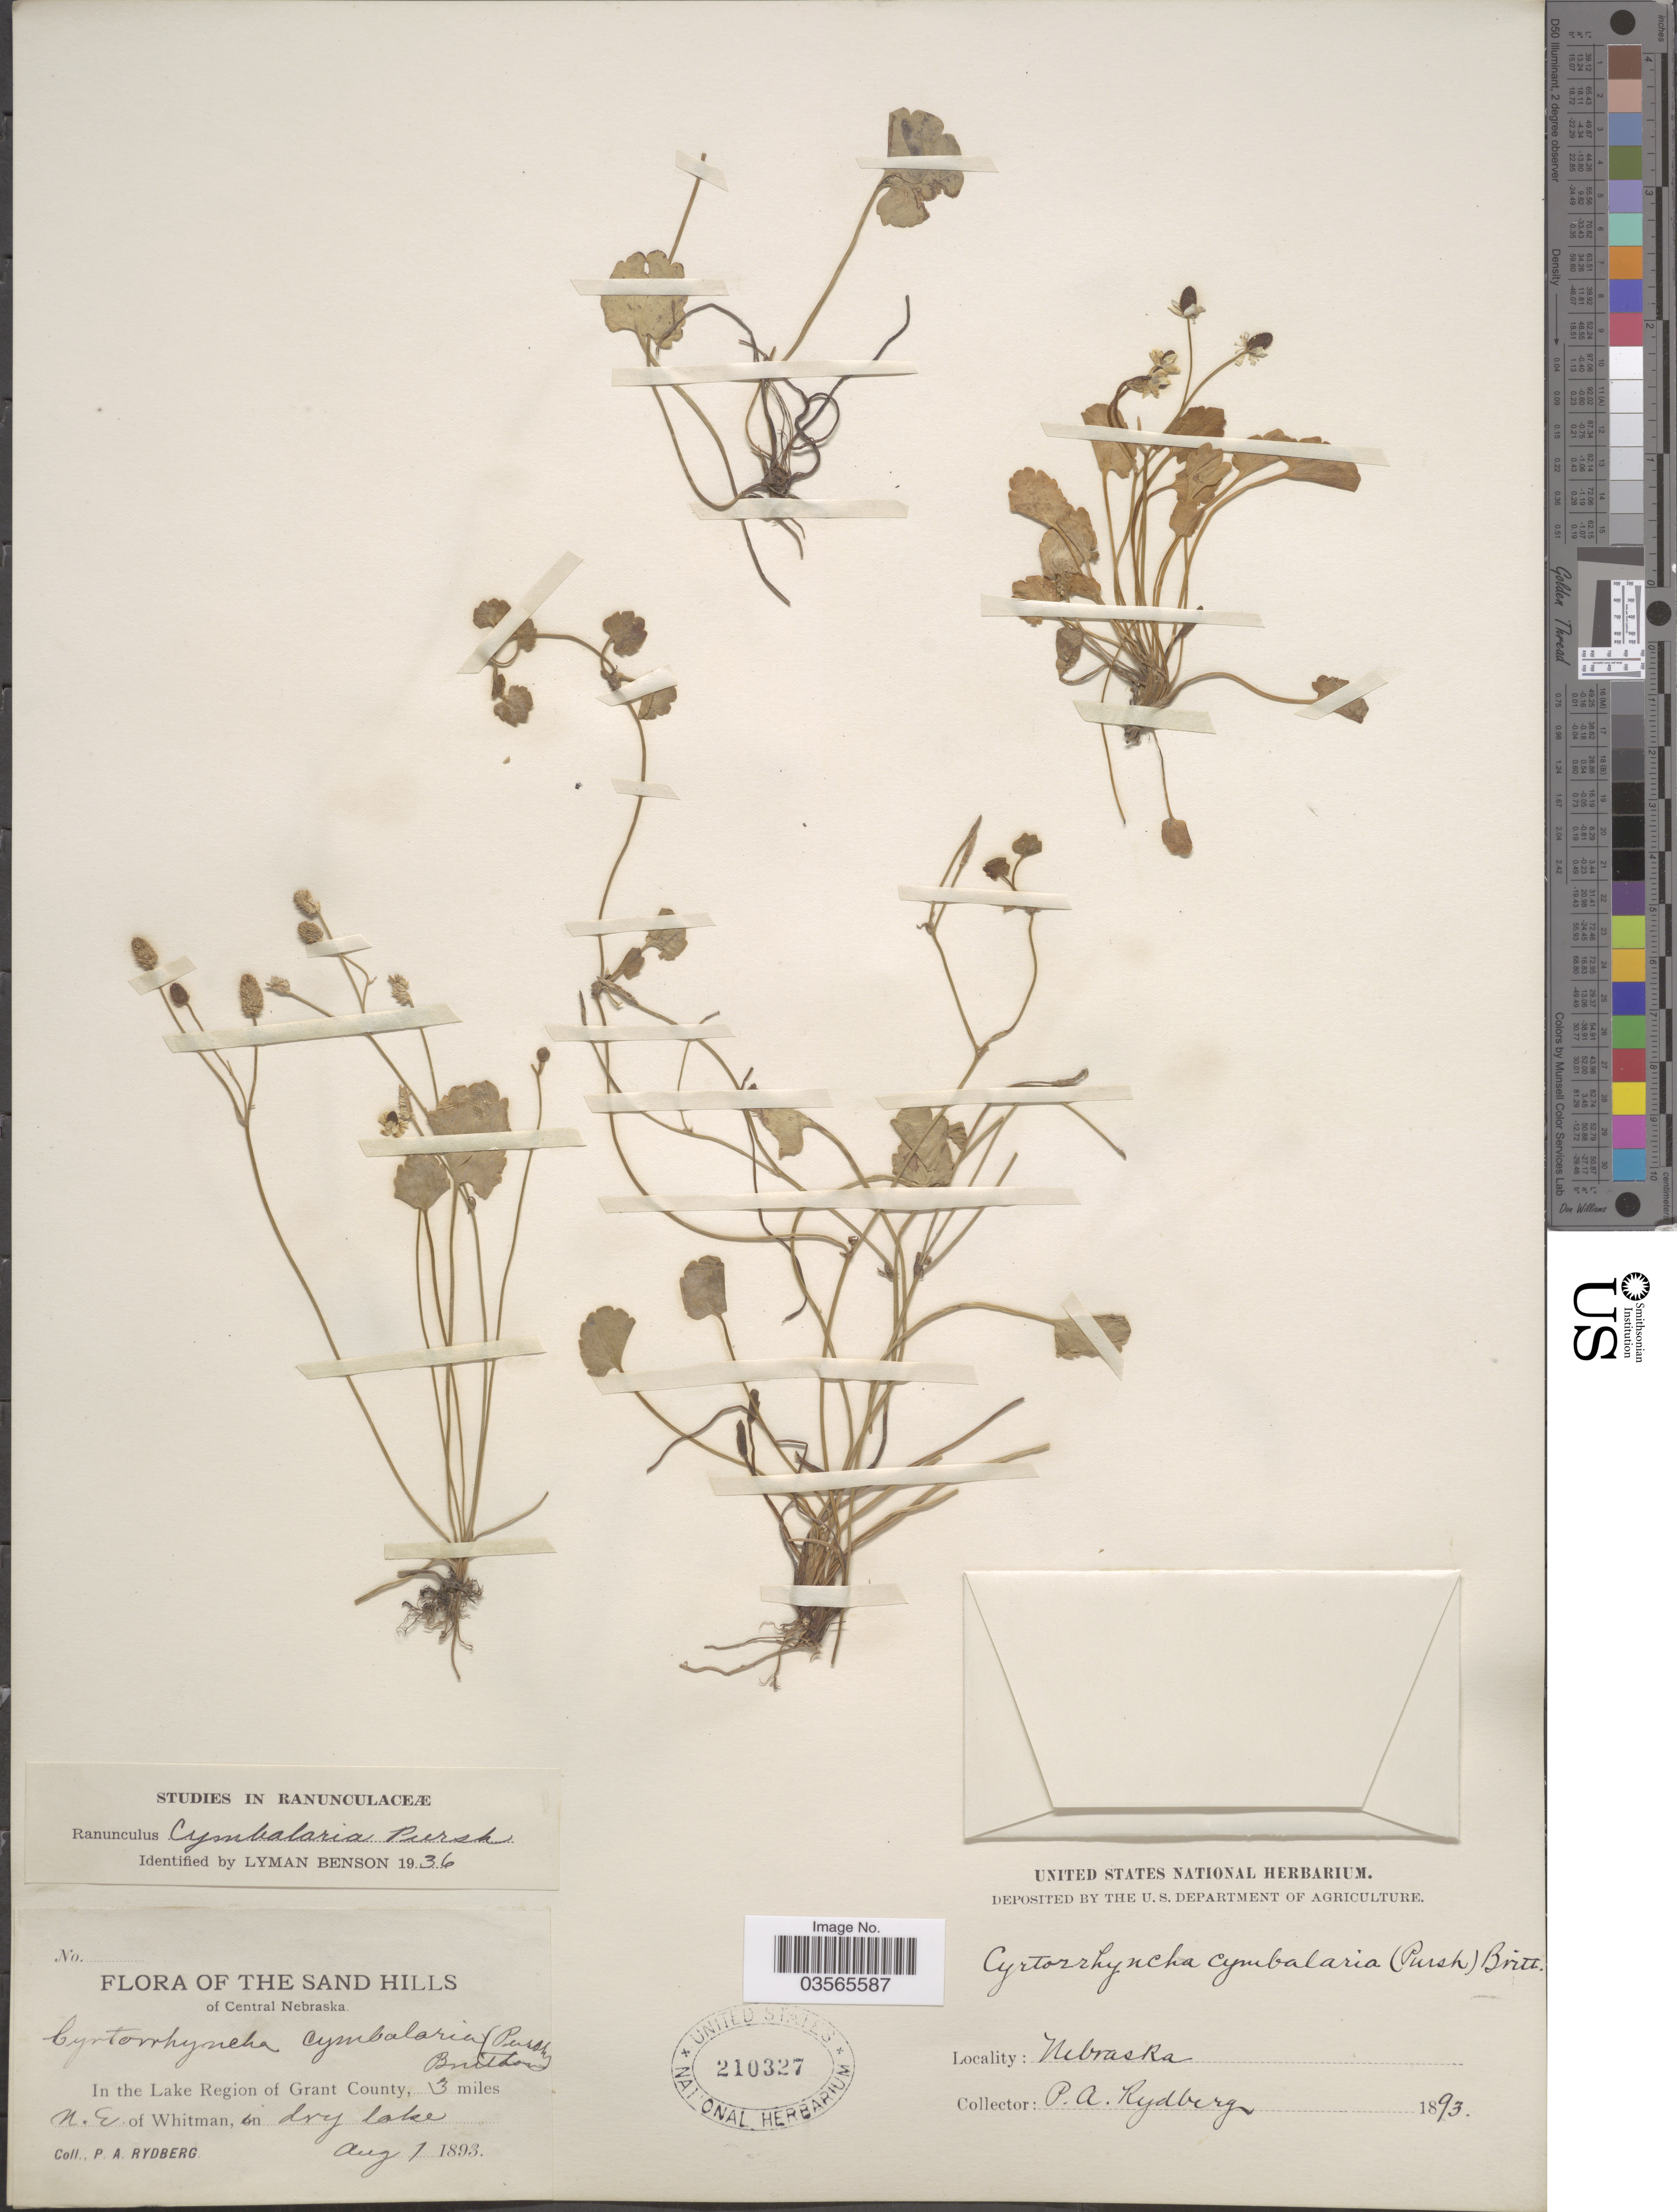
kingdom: Plantae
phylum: Tracheophyta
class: Magnoliopsida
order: Ranunculales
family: Ranunculaceae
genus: Halerpestes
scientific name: Halerpestes cymbalaria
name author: (Pursh) Greene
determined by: Strong, M. T., (US), Smithsonian Institution - National Museum of Natural History (UNITED STATES)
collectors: P. A. Rydberg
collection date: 1893-08-01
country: United States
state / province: Nebraska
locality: The Sand Hills of Central Nebraska. In the Lake Region of Grant County, 3 miles N.E. of Whitman, in dry lake.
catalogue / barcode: US 210327